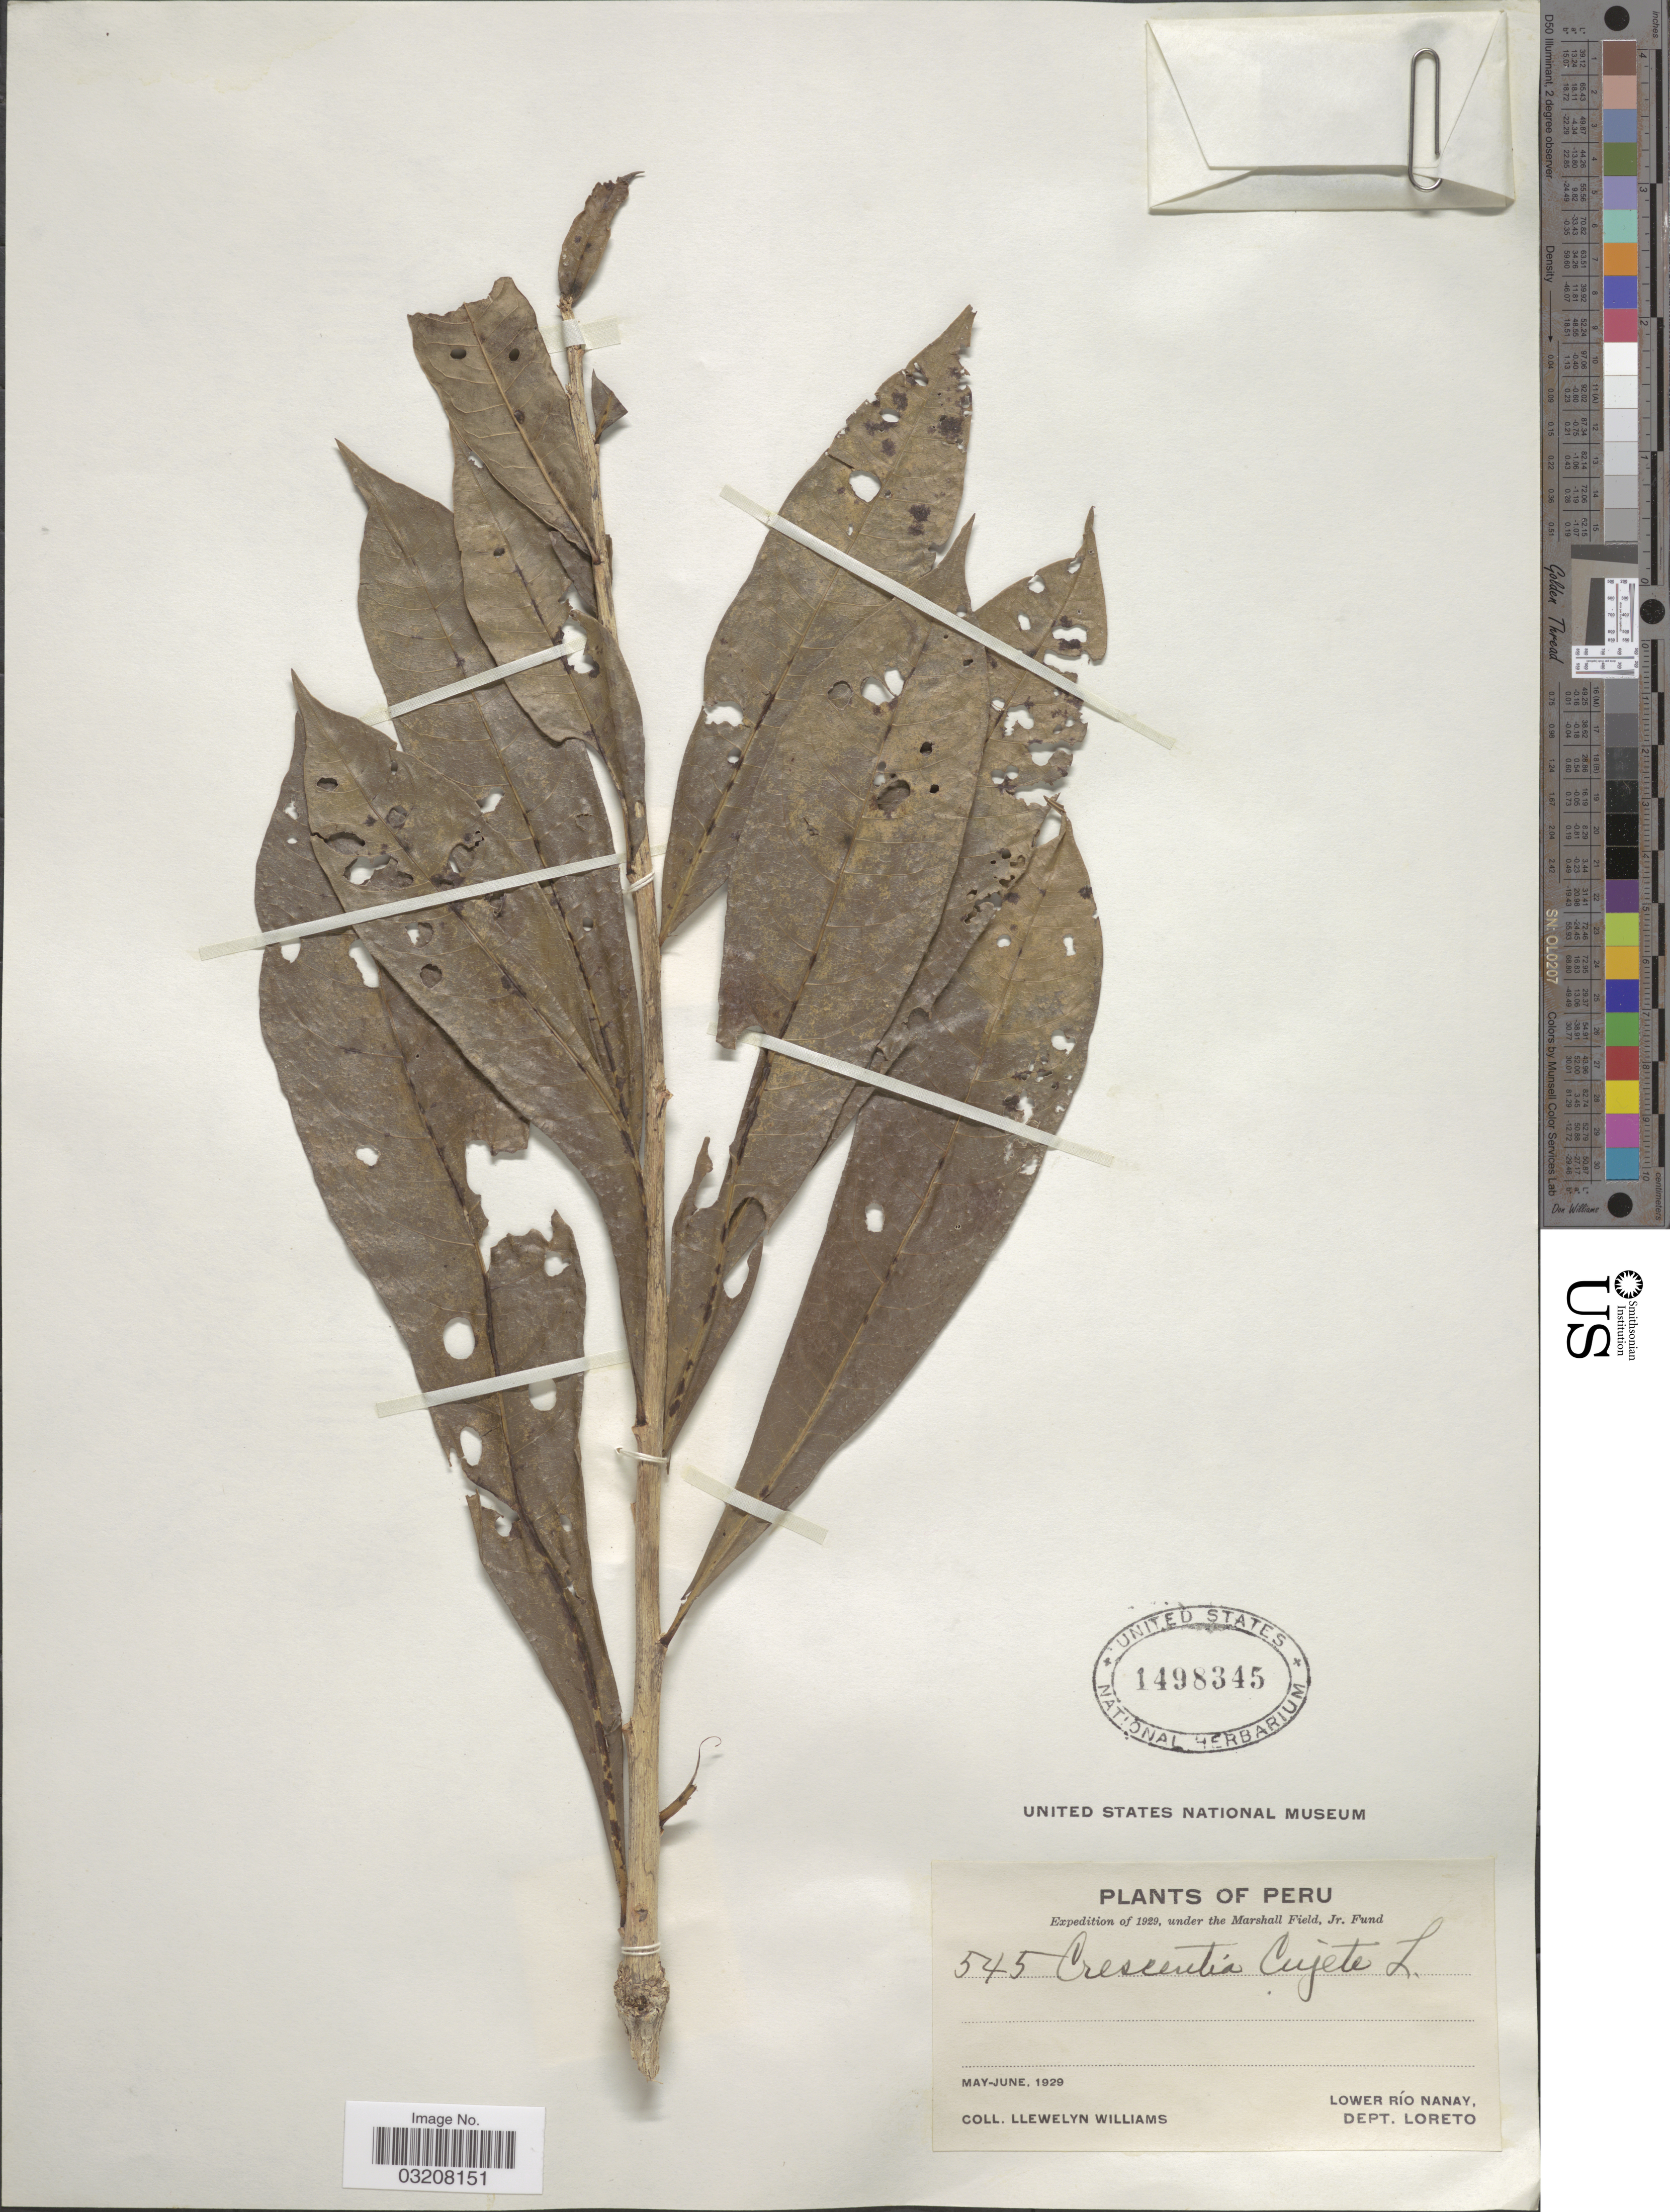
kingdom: Plantae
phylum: Tracheophyta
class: Magnoliopsida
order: Lamiales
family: Bignoniaceae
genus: Crescentia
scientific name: Crescentia cujete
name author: L.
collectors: Ll. Williams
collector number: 545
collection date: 1929-05/1929-06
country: Peru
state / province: Loreto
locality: Lower Río Nanay, Dept. Loreto.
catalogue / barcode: US 1498345